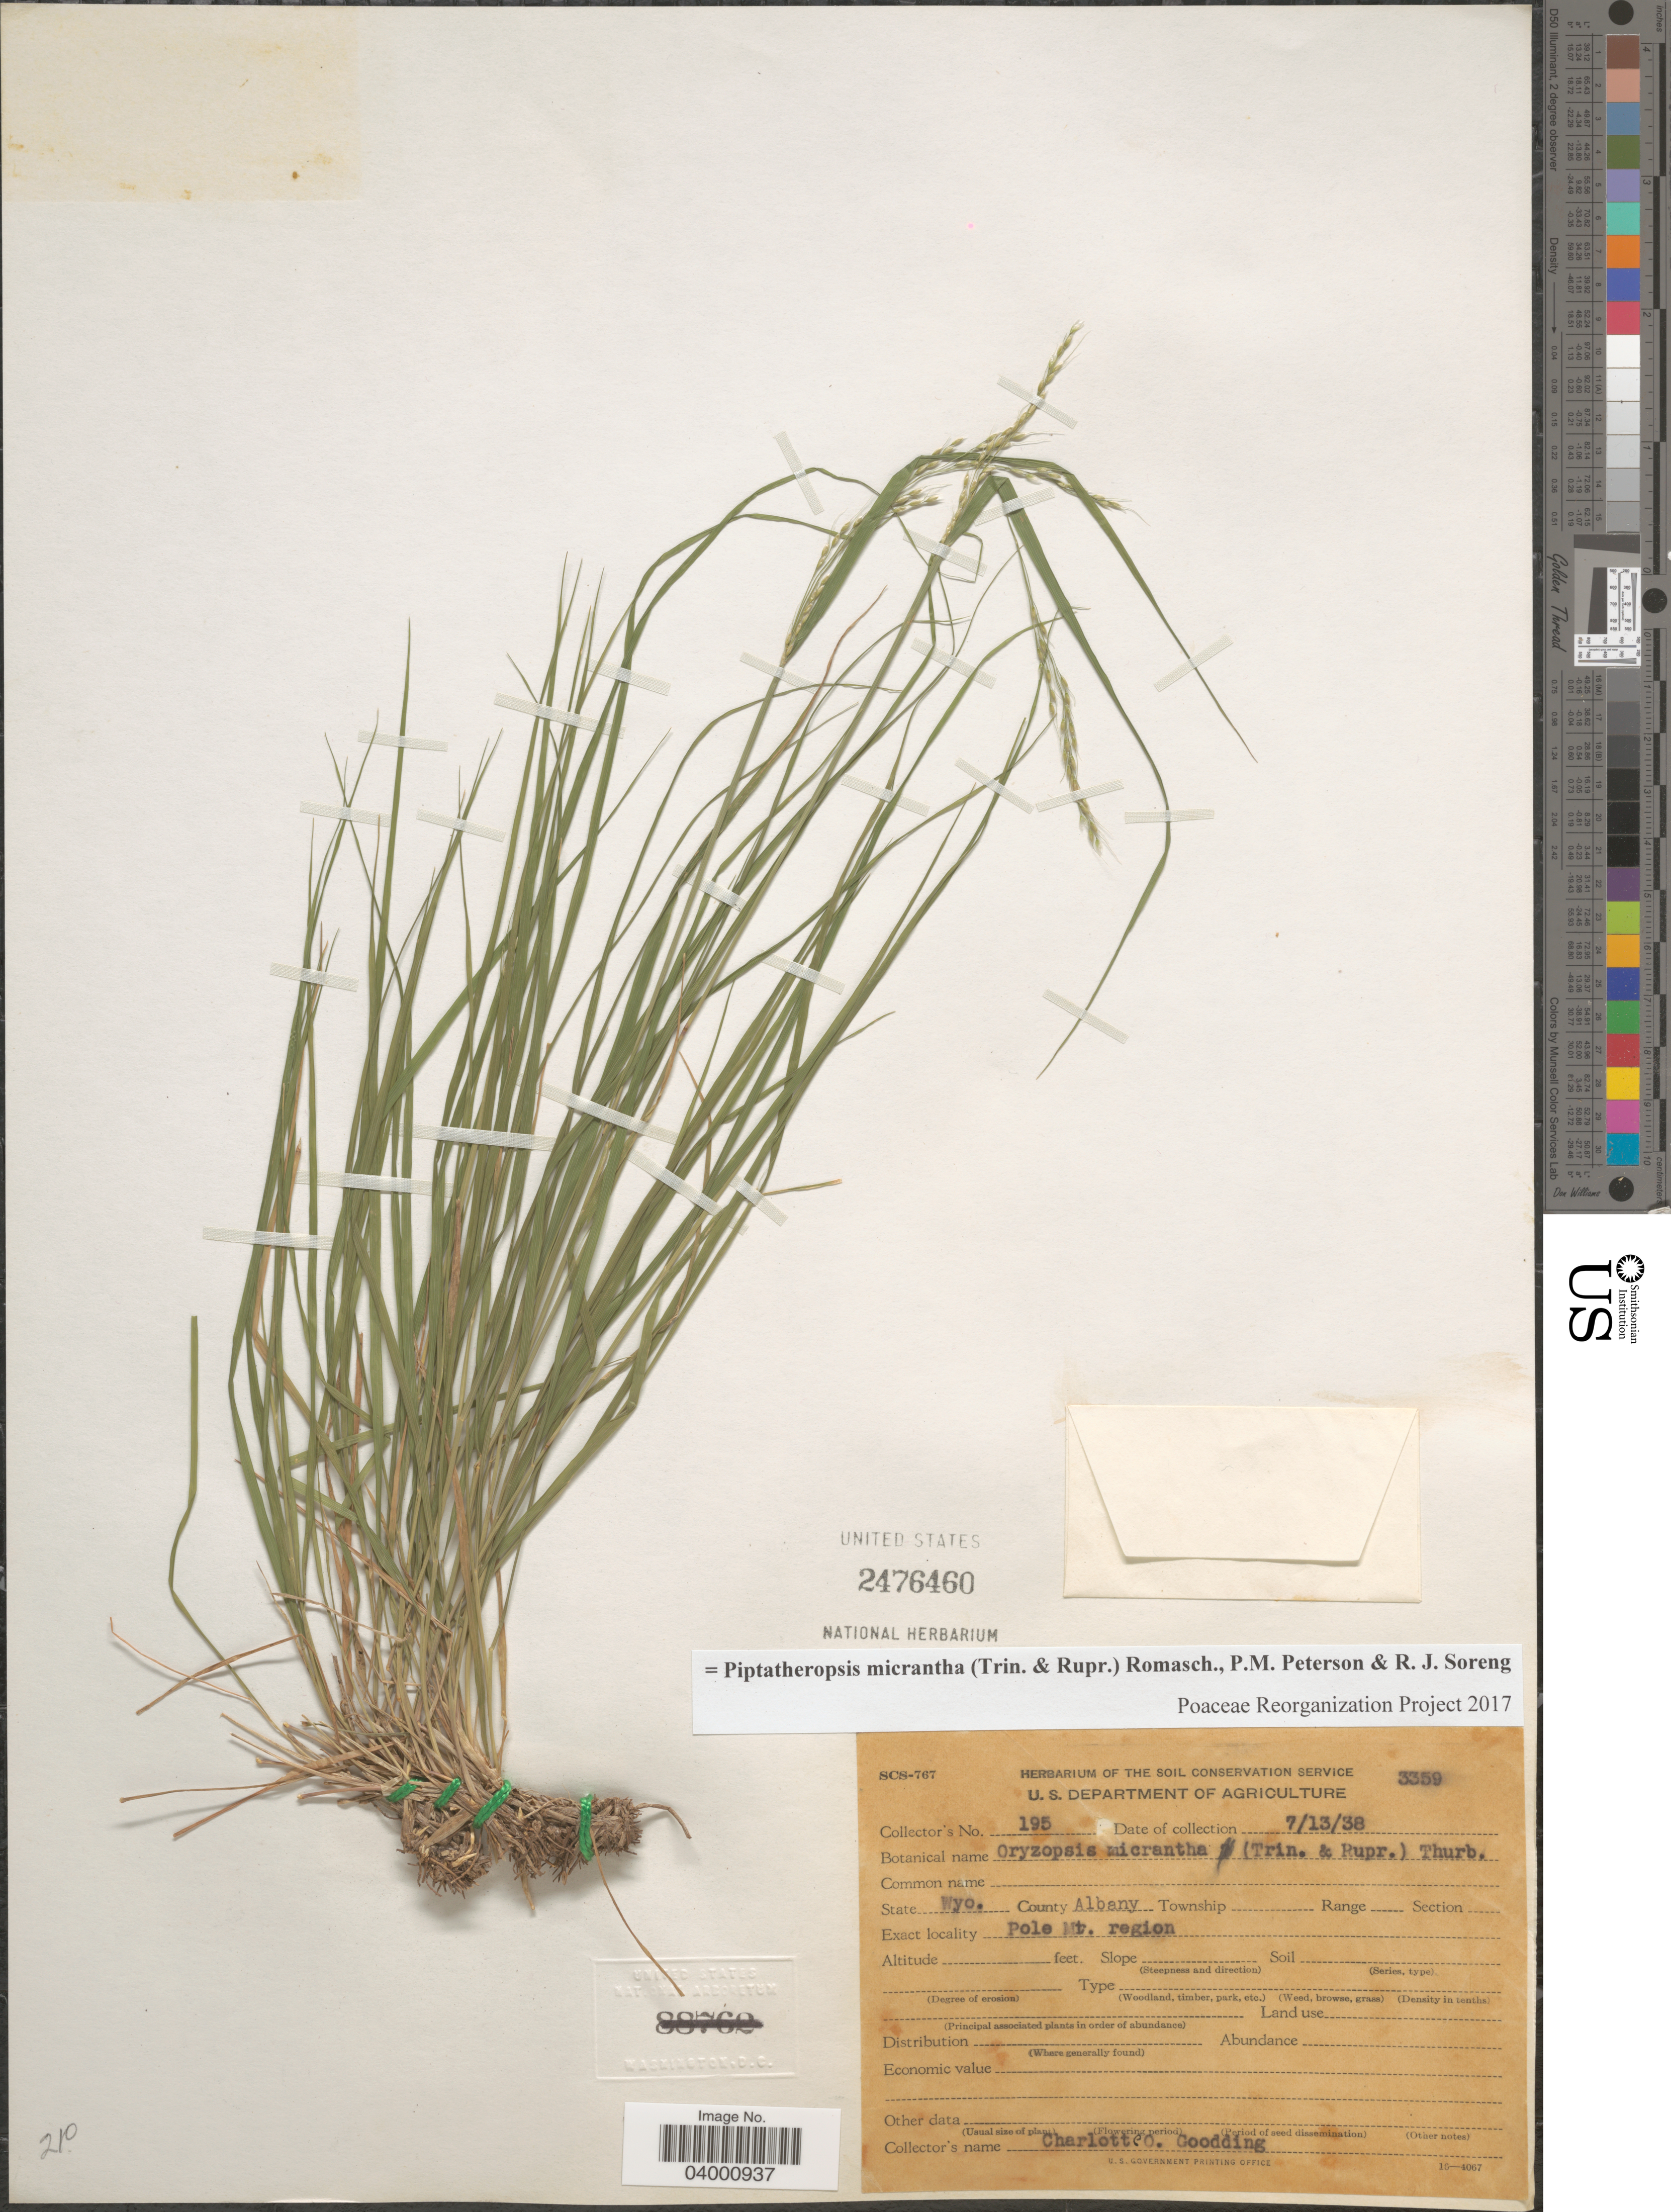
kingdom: Plantae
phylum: Tracheophyta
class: Liliopsida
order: Poales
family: Poaceae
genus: Piptatheropsis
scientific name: Piptatheropsis micrantha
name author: (Trin. & Rupr.) Romasch.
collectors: C. Goodding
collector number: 195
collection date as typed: Transcribed d/m/y: 13/7/38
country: United States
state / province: Wyoming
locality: County Albany. Pole Mt. region.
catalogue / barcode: US 2476460